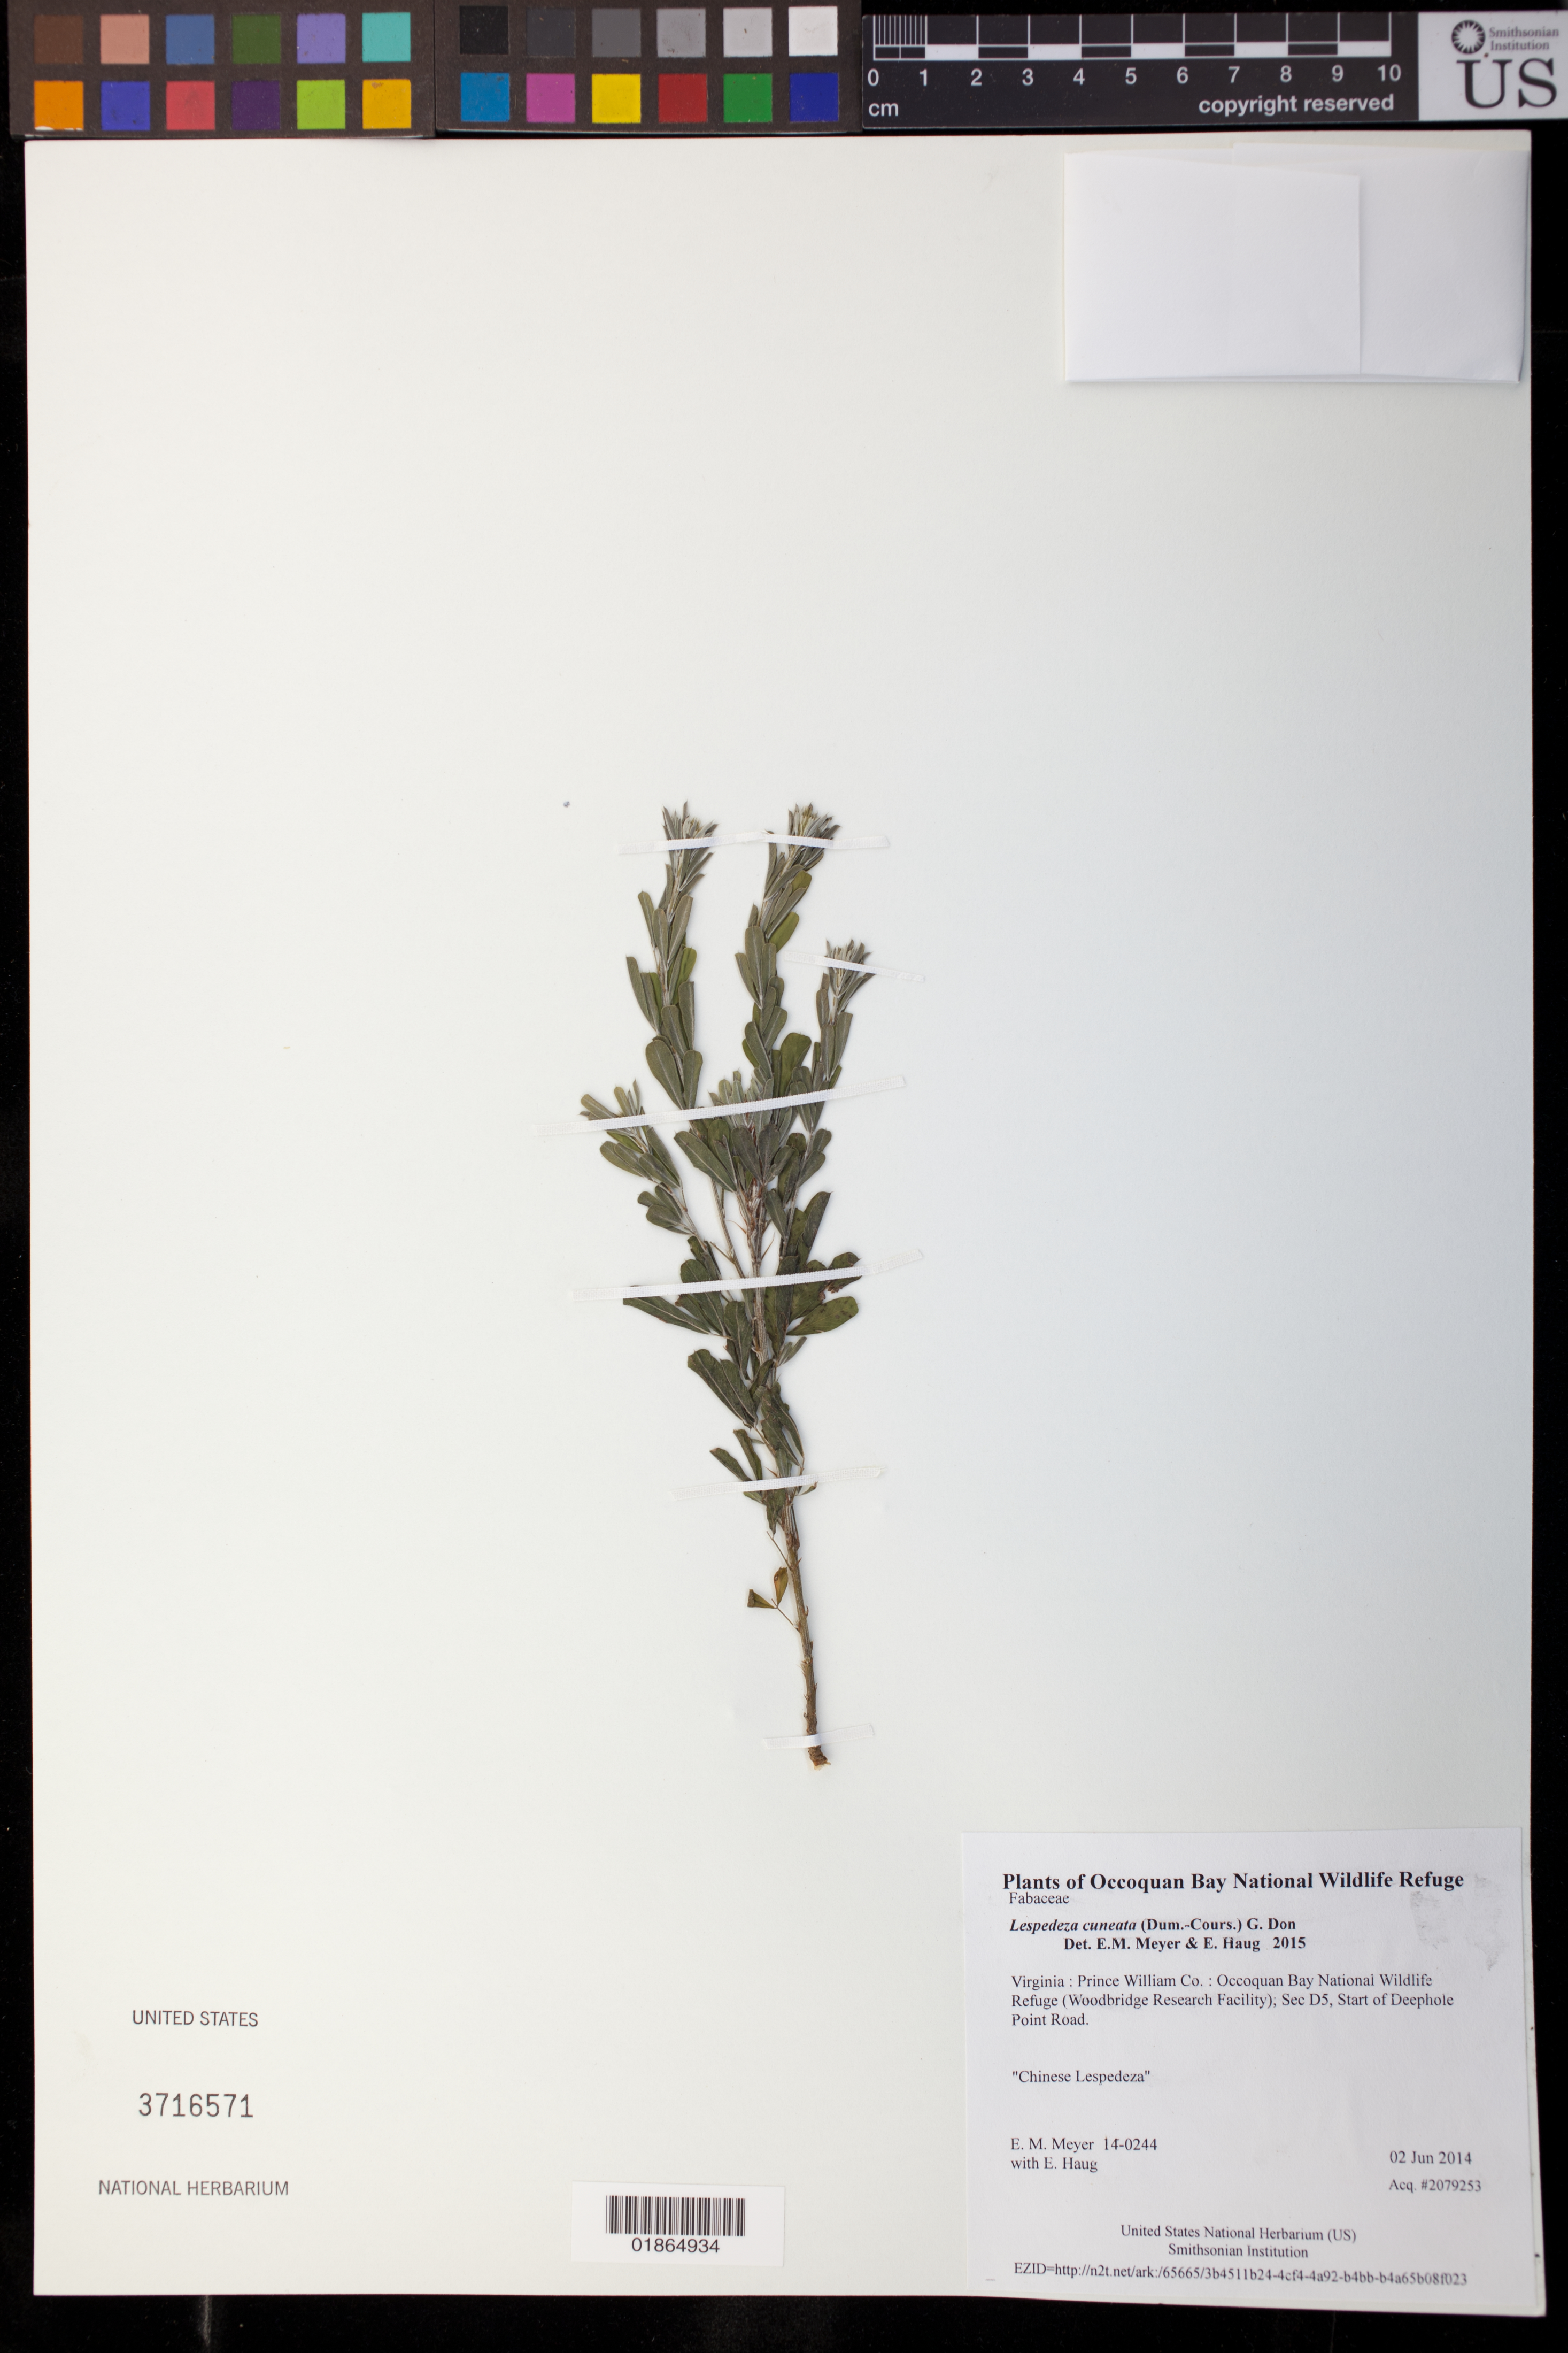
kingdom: Plantae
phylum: Tracheophyta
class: Magnoliopsida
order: Fabales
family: Fabaceae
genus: Lespedeza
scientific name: Lespedeza cuneata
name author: (Dum. Cours.) G. Don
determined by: Meyer, E. M.; Haug, E.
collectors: E. M. Meyer & E. Haug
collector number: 14-0244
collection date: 2014-06-02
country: United States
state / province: Virginia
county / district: Prince William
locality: Occoquan Bay National Wildlife Refuge (Woodbridge Research Facility); Sec D5, Start of Deephole Point Road.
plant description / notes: Chinese Lespedeza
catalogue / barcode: US 3716571